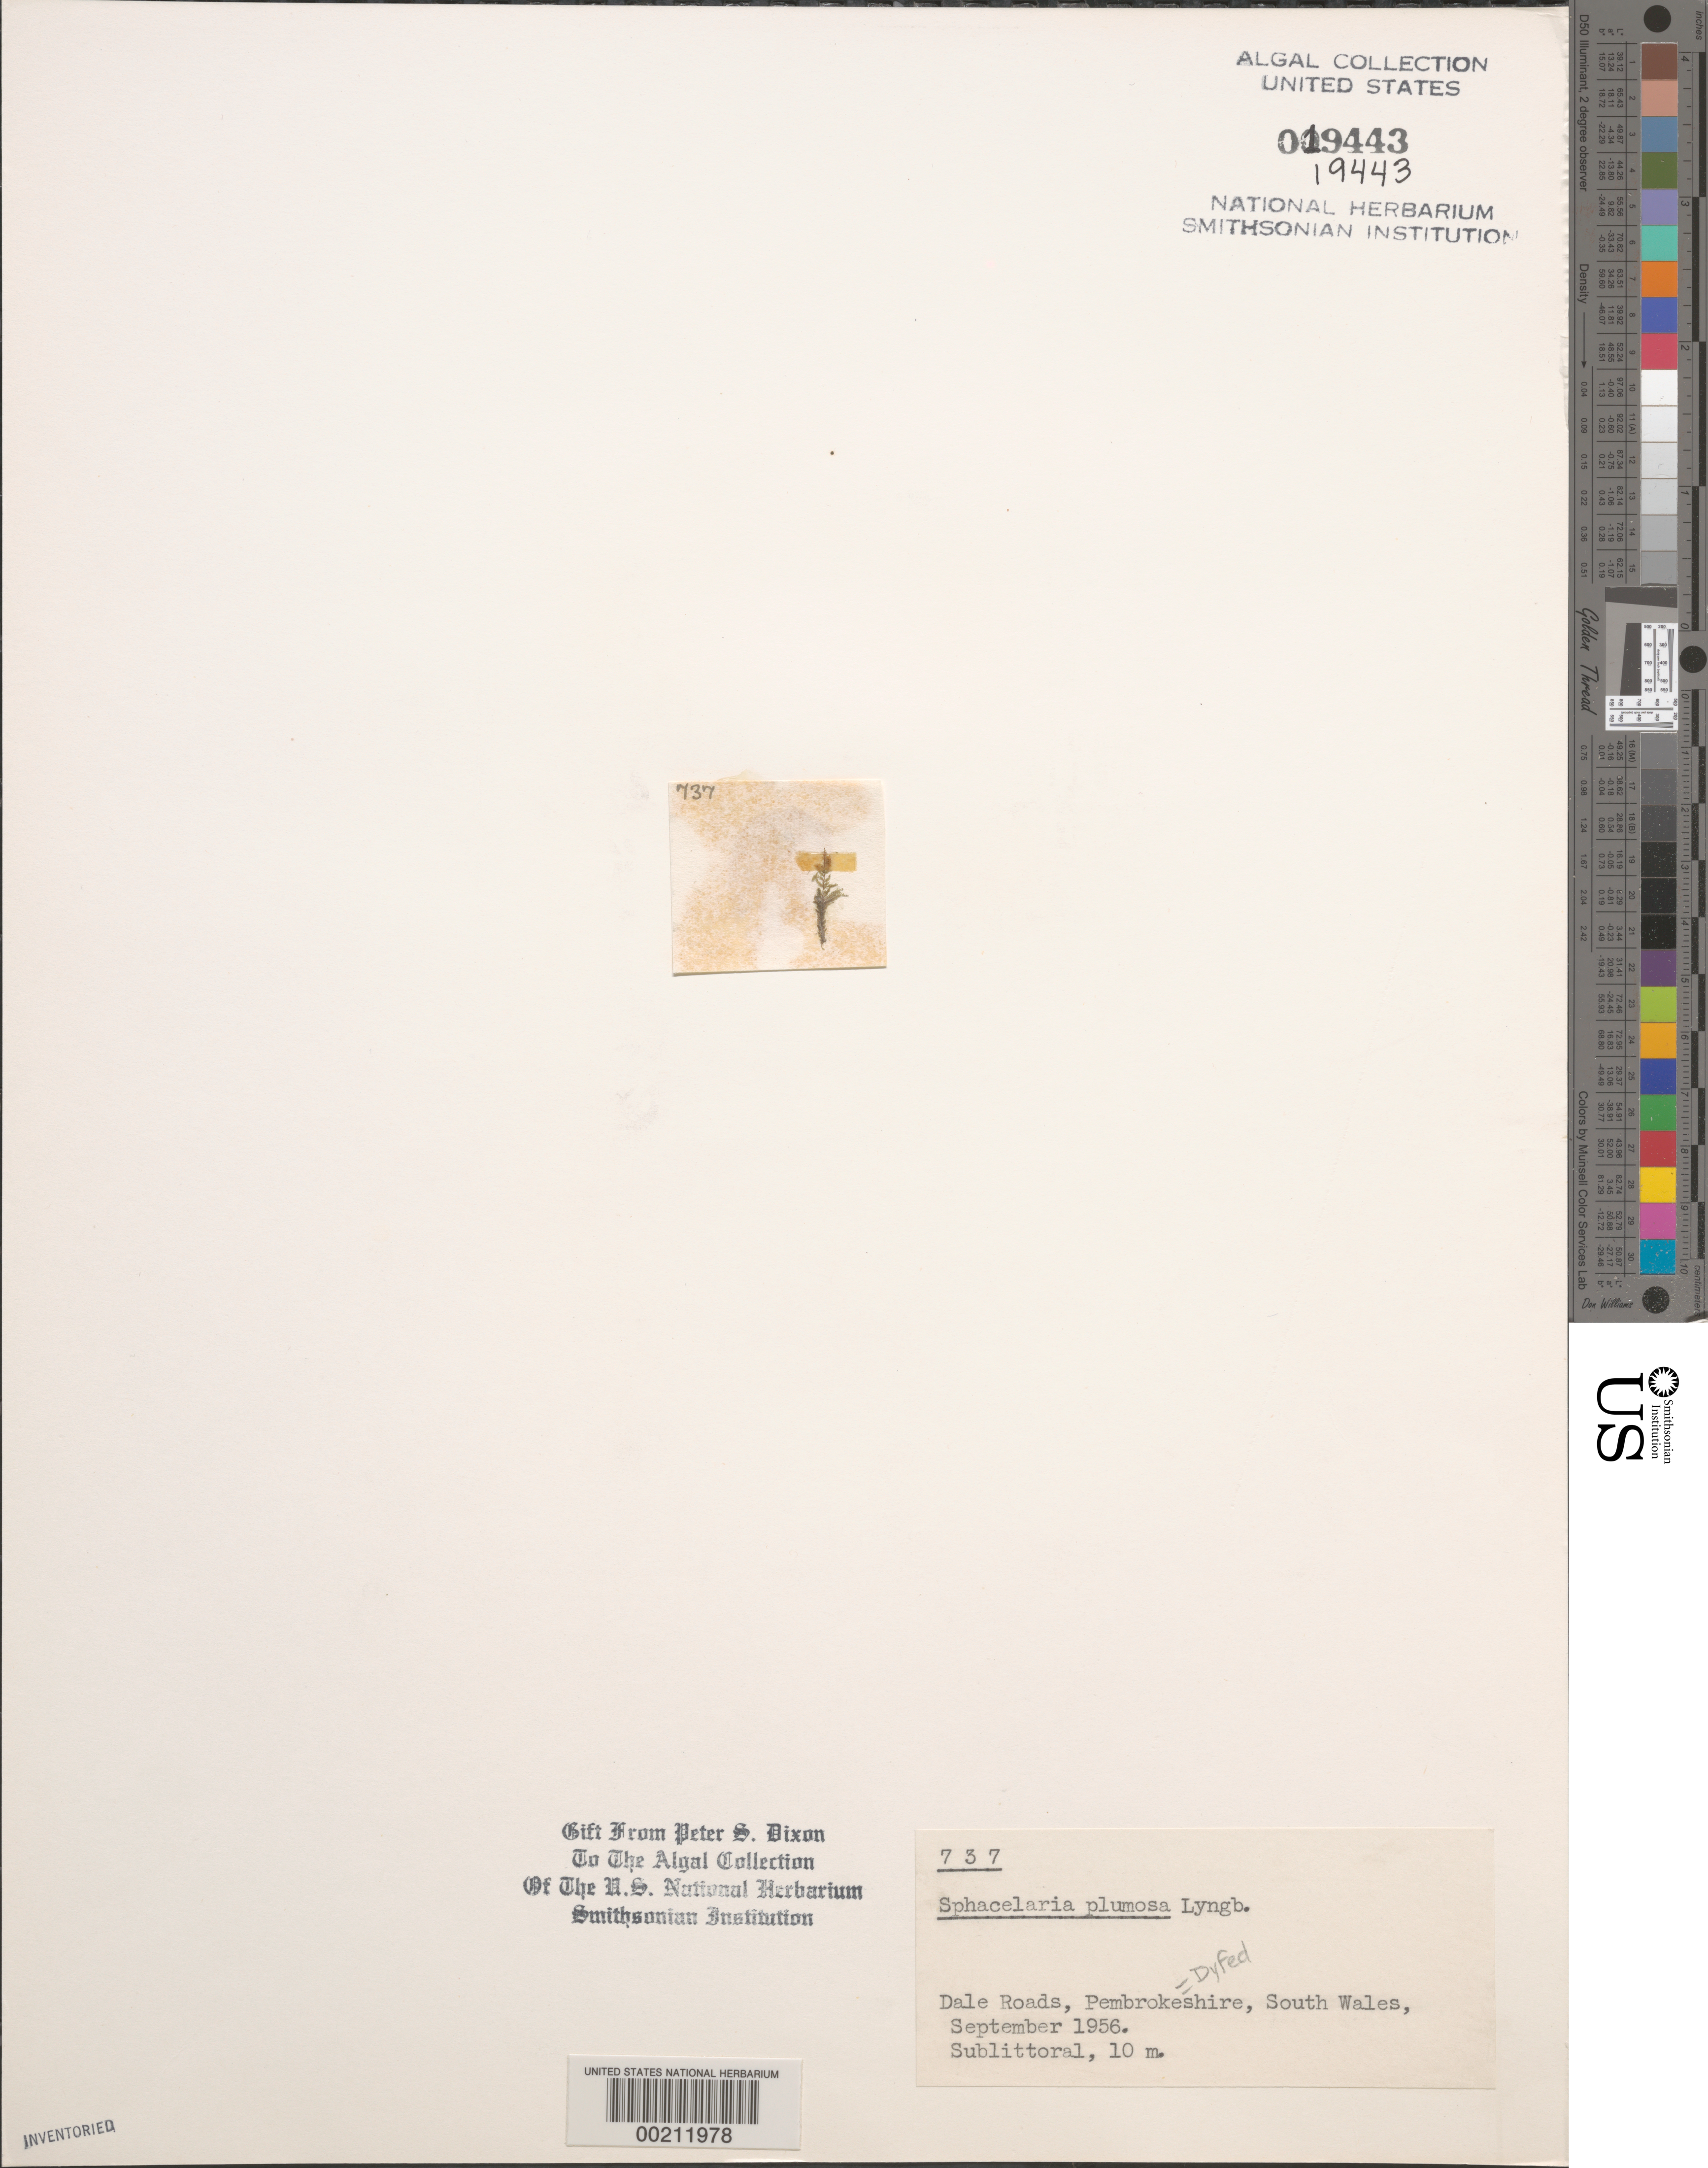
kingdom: Chromista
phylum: Ochrophyta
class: Phaeophyceae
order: Sphacelariales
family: Sphacelariaceae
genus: Chaetopteris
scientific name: Chaetopteris plumosa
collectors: P. S. Dixon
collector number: PSD 737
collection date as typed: Sep 1956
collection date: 1956-09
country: United Kingdom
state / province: Wales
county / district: Dyfed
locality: Dale Roads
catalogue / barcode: US 19443